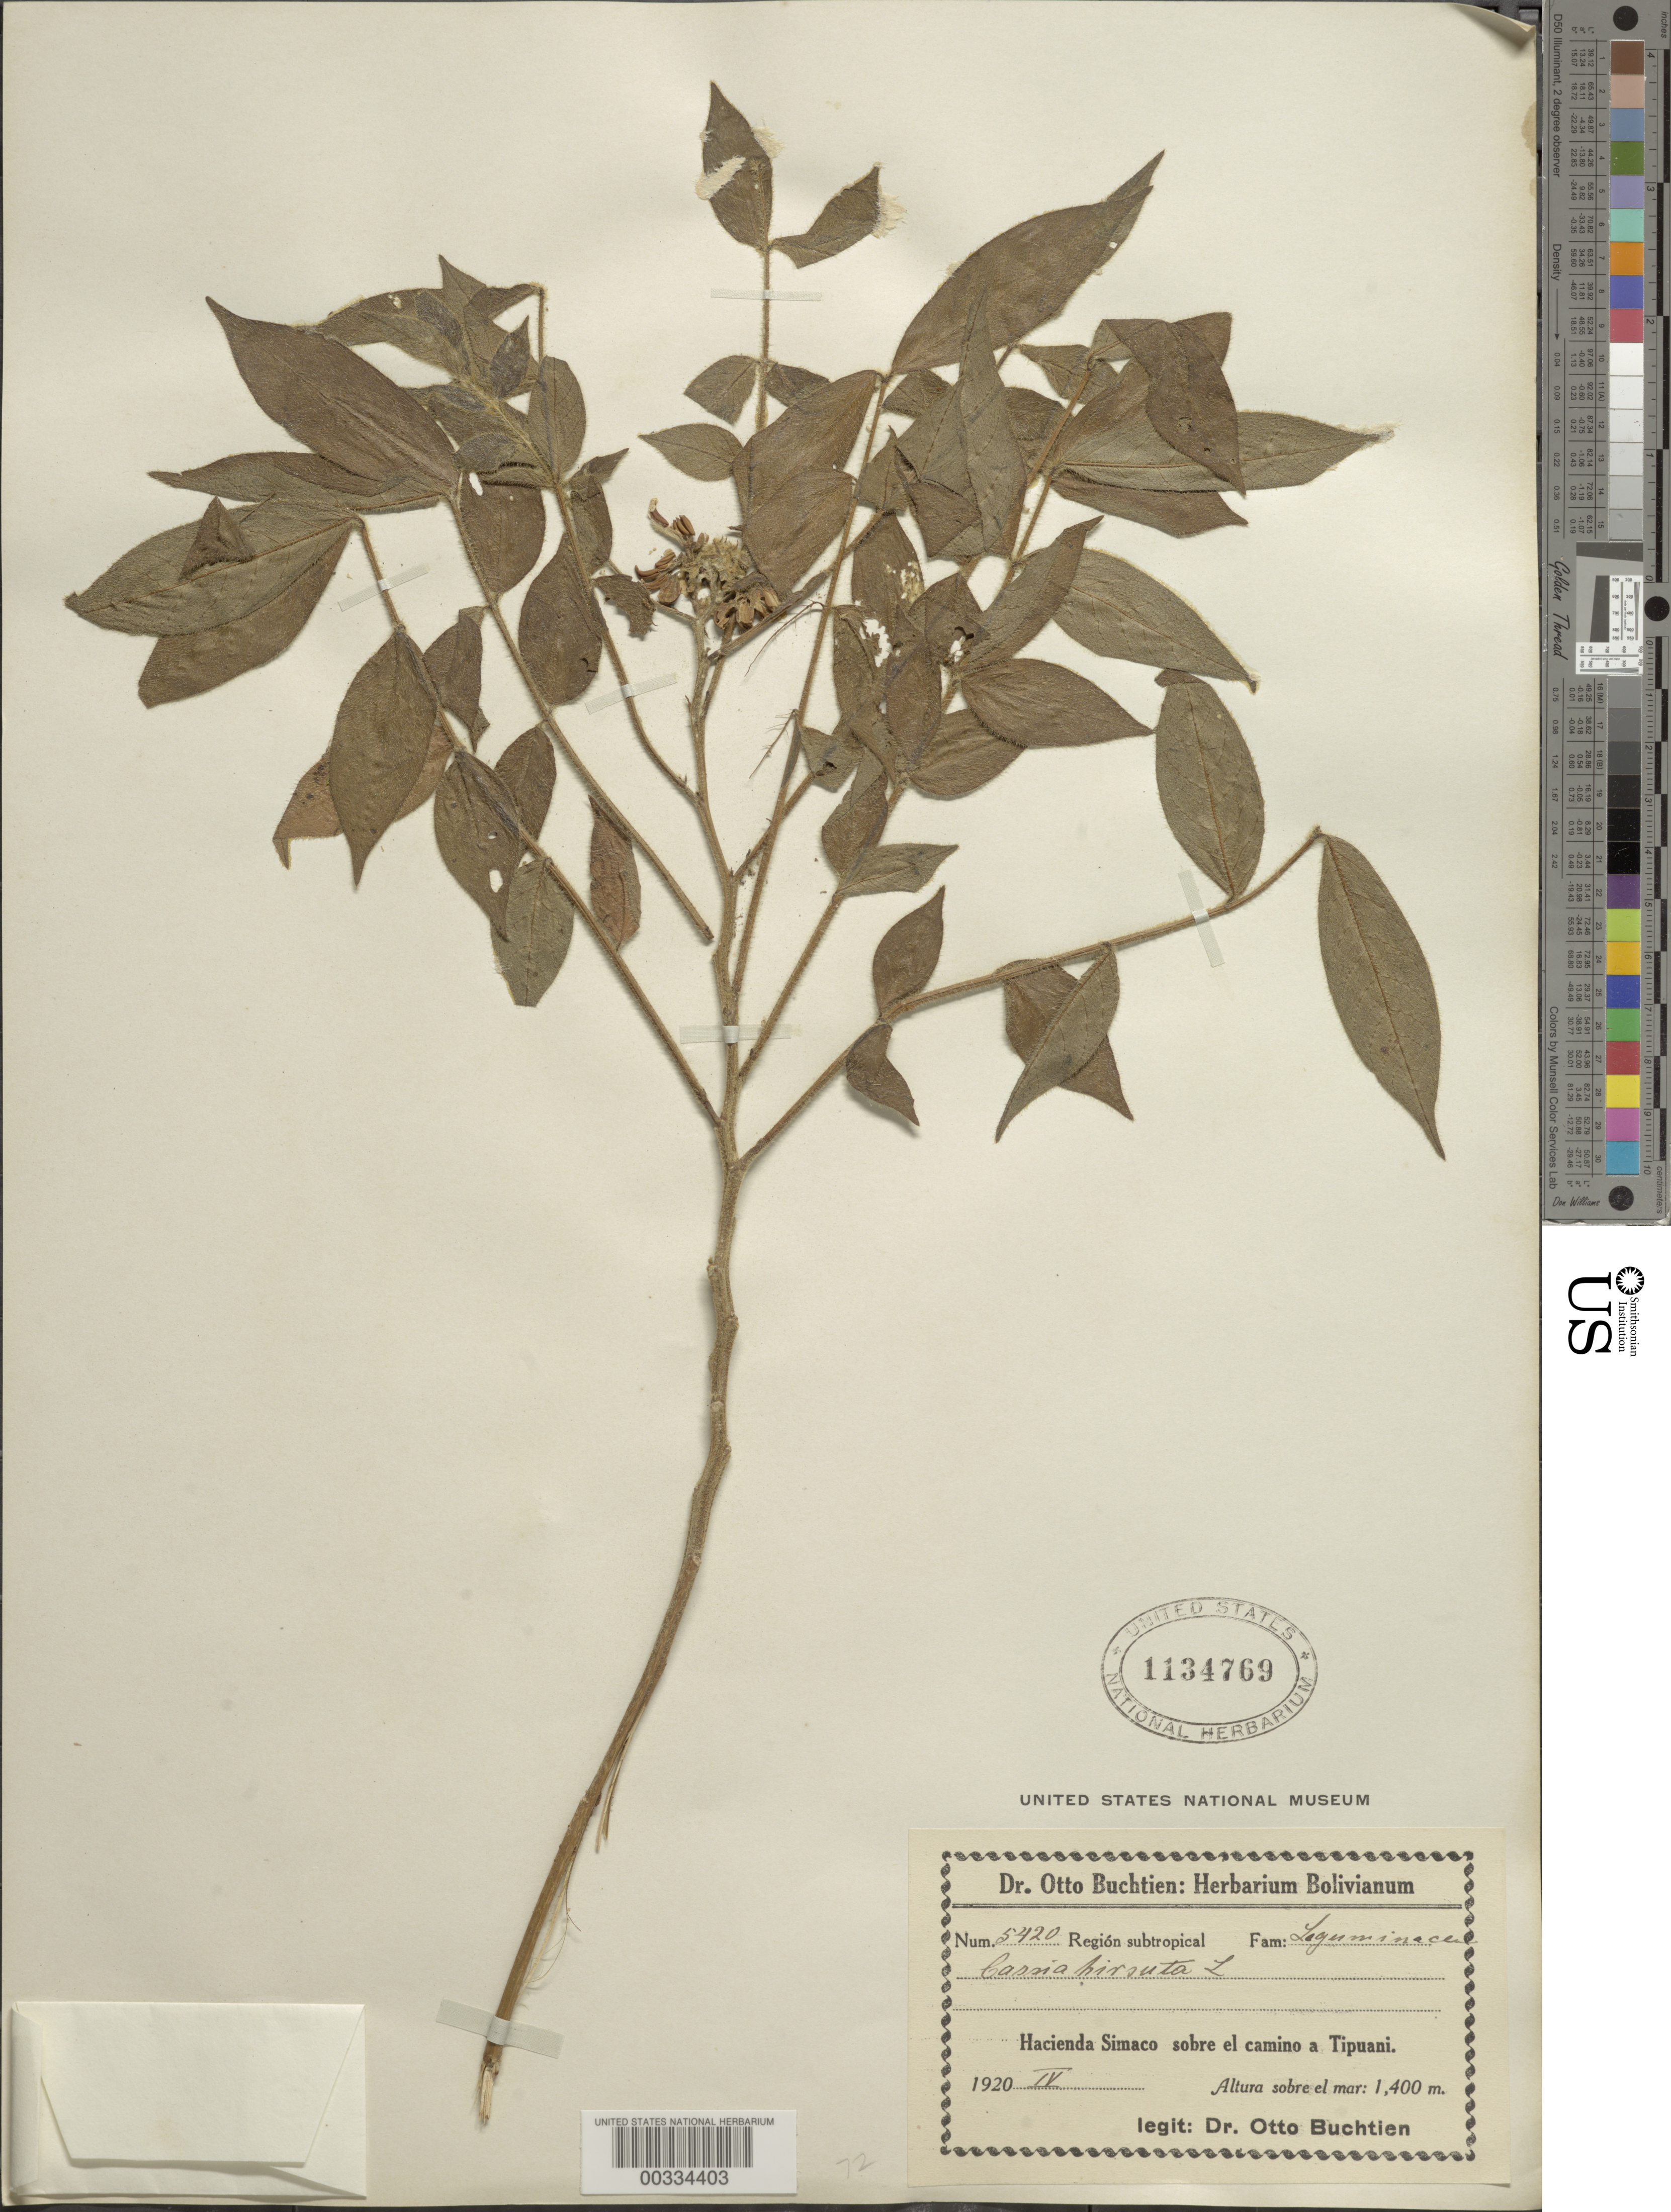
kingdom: Plantae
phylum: Tracheophyta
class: Magnoliopsida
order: Fabales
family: Fabaceae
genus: Senna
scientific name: Senna hirsuta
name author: (L.) H.S. Irwin & Barneby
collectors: O. Buchtien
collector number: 5420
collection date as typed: Apr 1920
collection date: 1920-04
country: Bolivia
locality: Hacienda Simaco above the road to Tipuani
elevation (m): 1400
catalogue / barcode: US 1134769